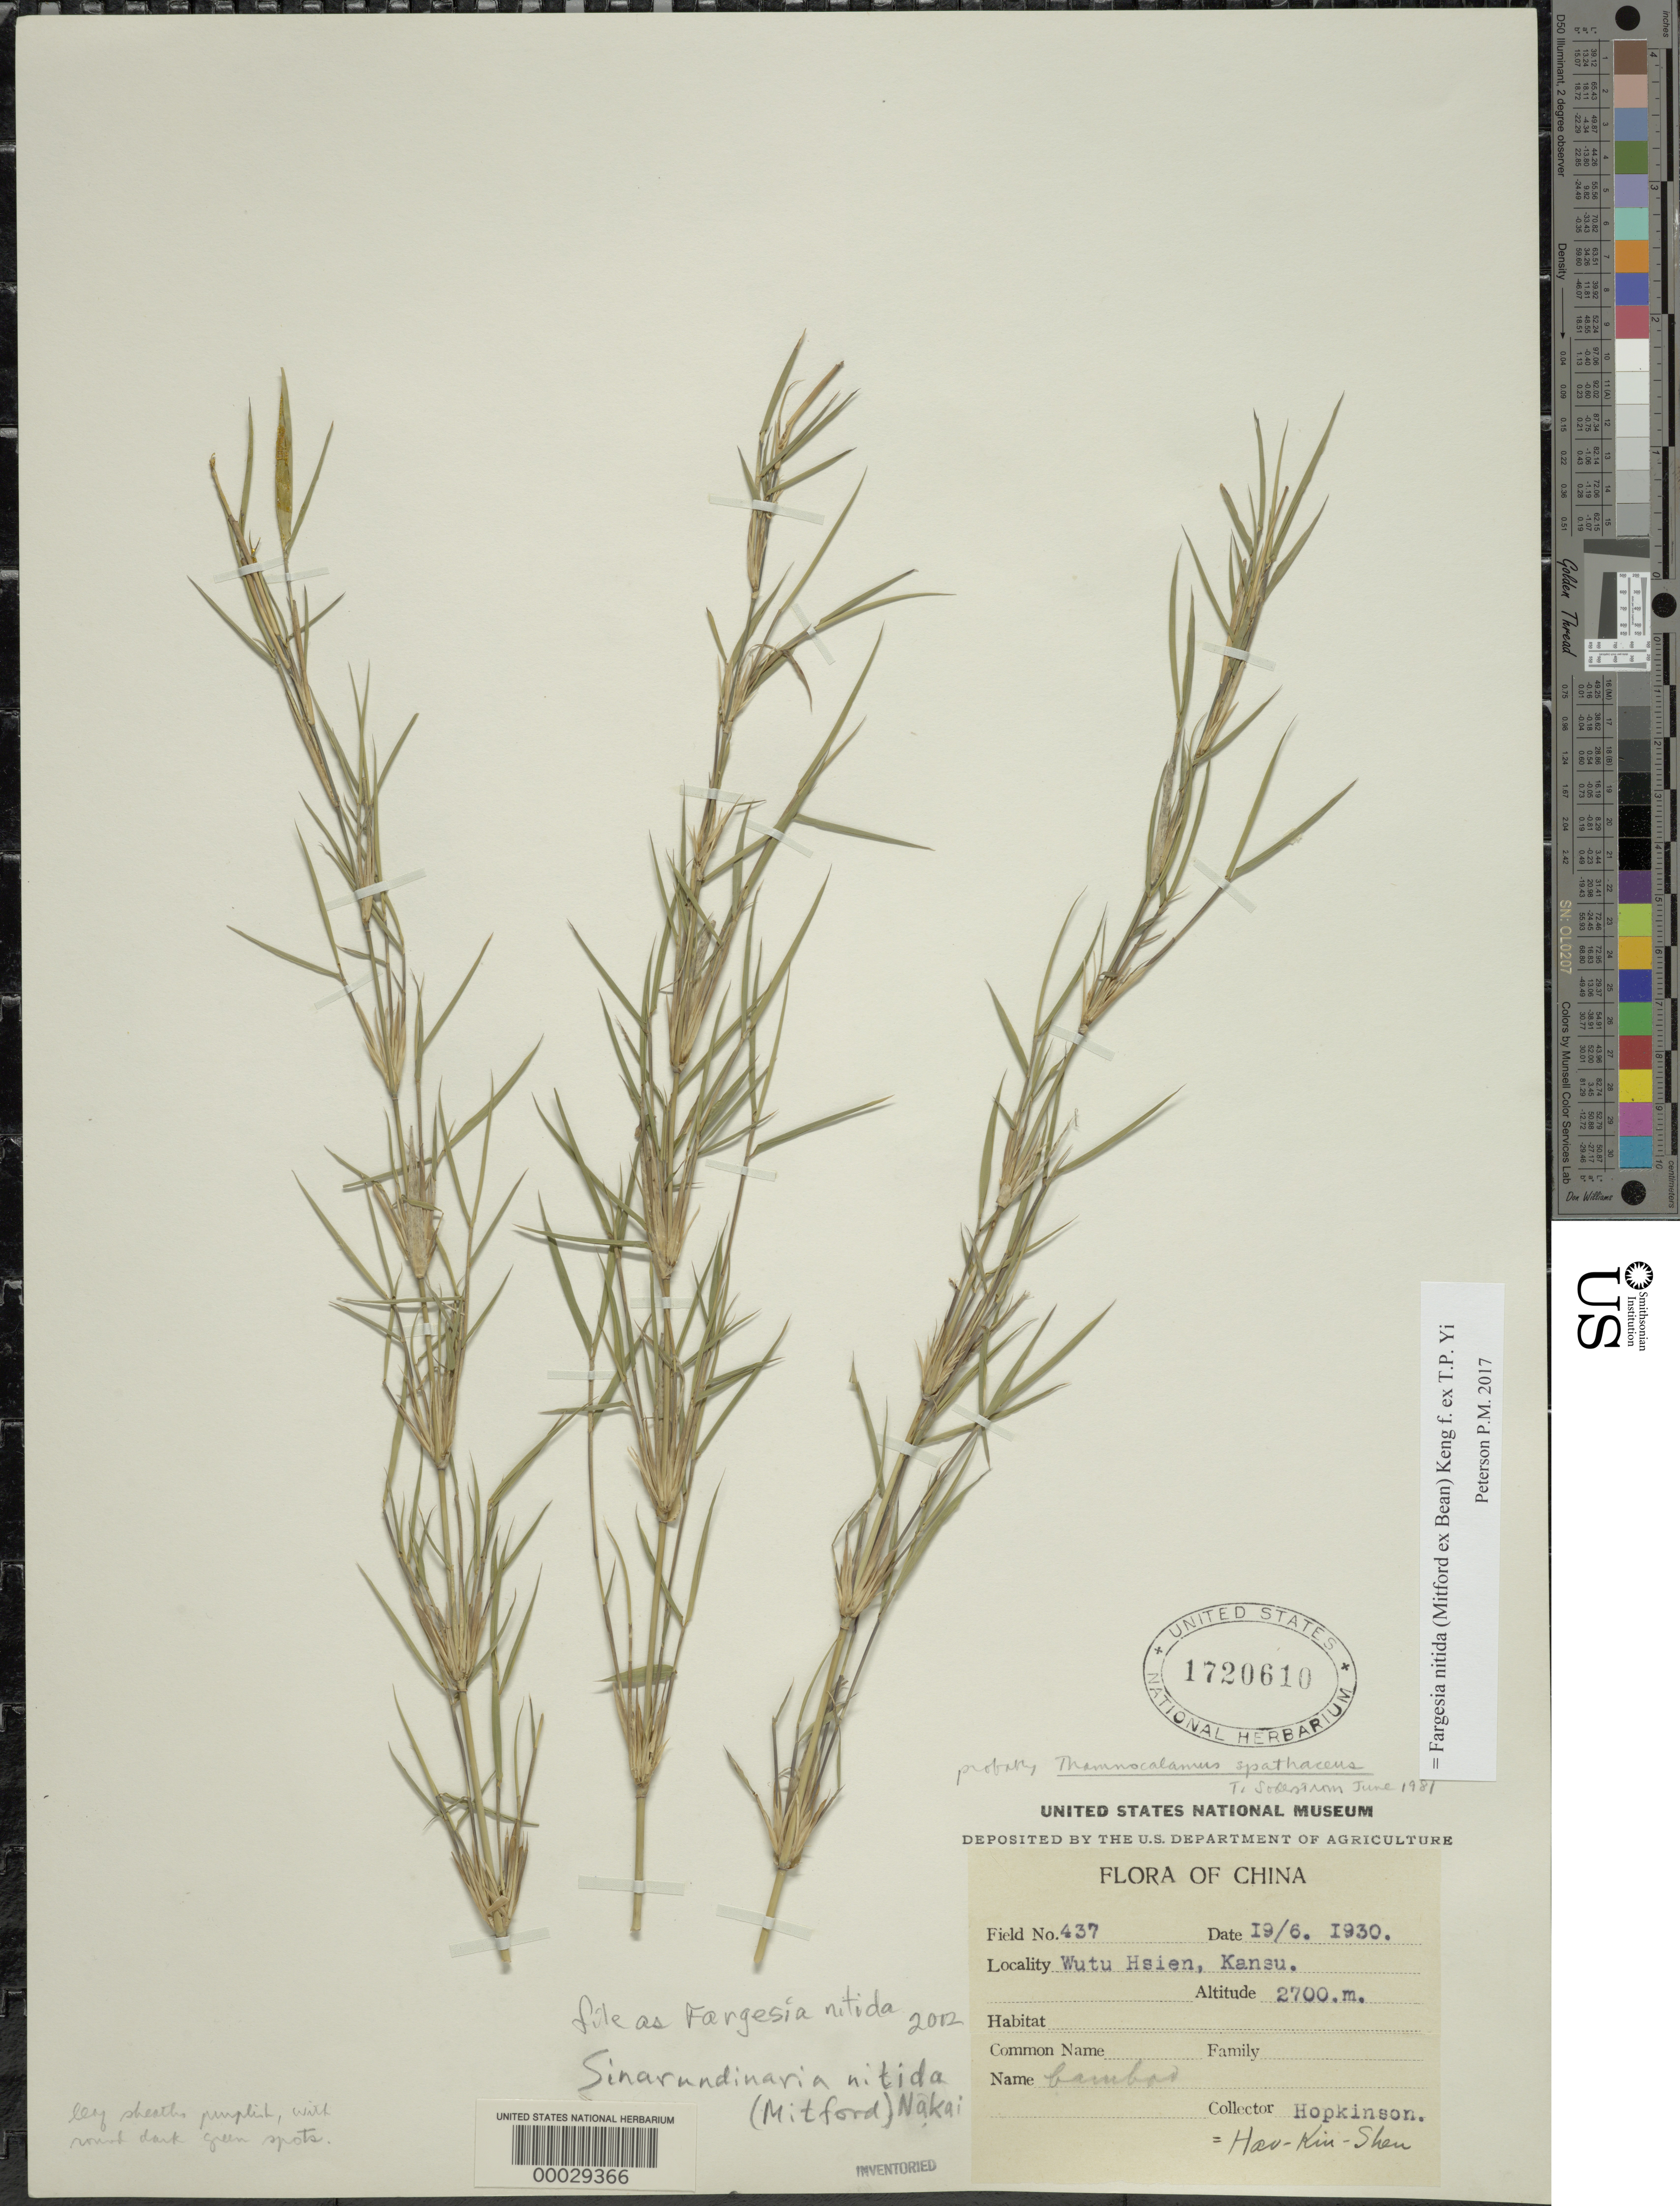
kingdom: Plantae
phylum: Tracheophyta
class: Liliopsida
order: Poales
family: Poaceae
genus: Fargesia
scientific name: Fargesia nitida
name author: (Mitford ex Stapf) Keng f. ex T.P. Yi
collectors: -. Hopkinson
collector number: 437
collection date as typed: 19 Jun 1930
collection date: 1930-06-19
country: China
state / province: Gansu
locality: Wutu hsien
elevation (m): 2700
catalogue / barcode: US 1720610